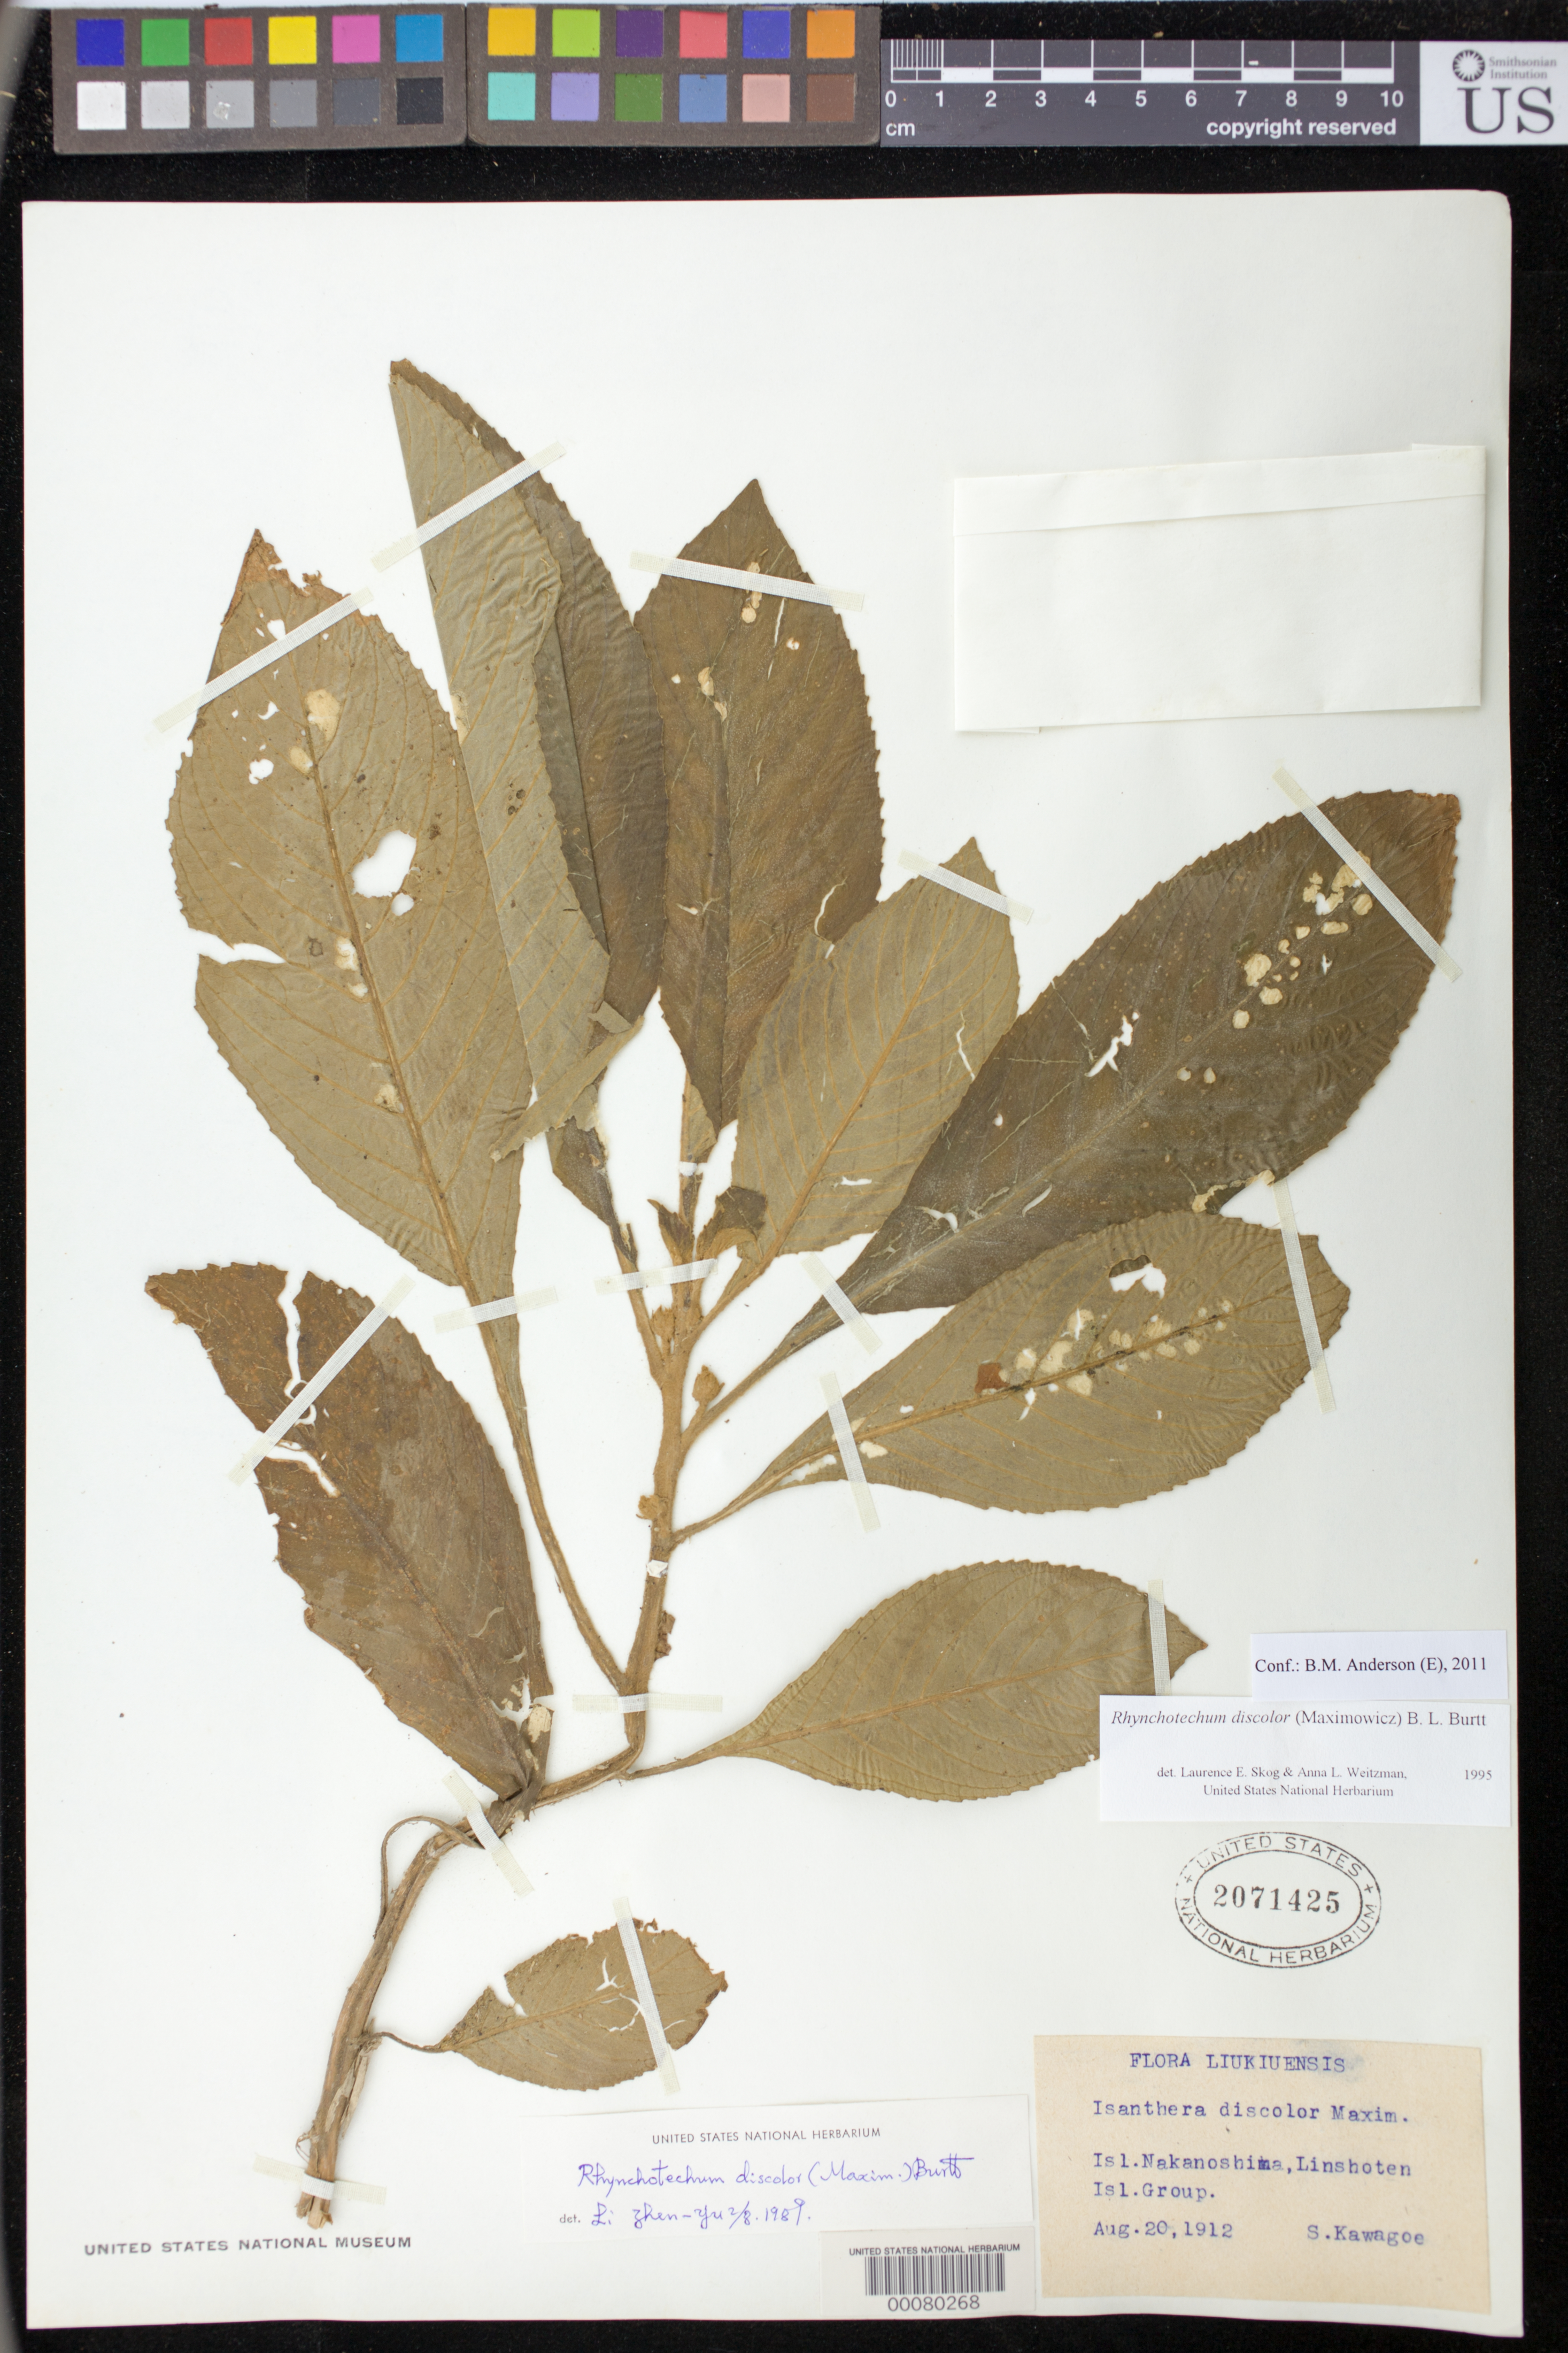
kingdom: Plantae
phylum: Tracheophyta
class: Magnoliopsida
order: Lamiales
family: Gesneriaceae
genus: Rhynchotechum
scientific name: Rhynchotechum discolor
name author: (Maxim.) B.L. Burtt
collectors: S. Kawagoe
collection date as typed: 20 Aug 1912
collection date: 1912-08-20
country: Japan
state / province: Okinawa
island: Nakanoshima I.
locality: Island nakanoshima, linshoten isl group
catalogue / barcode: US 2071425